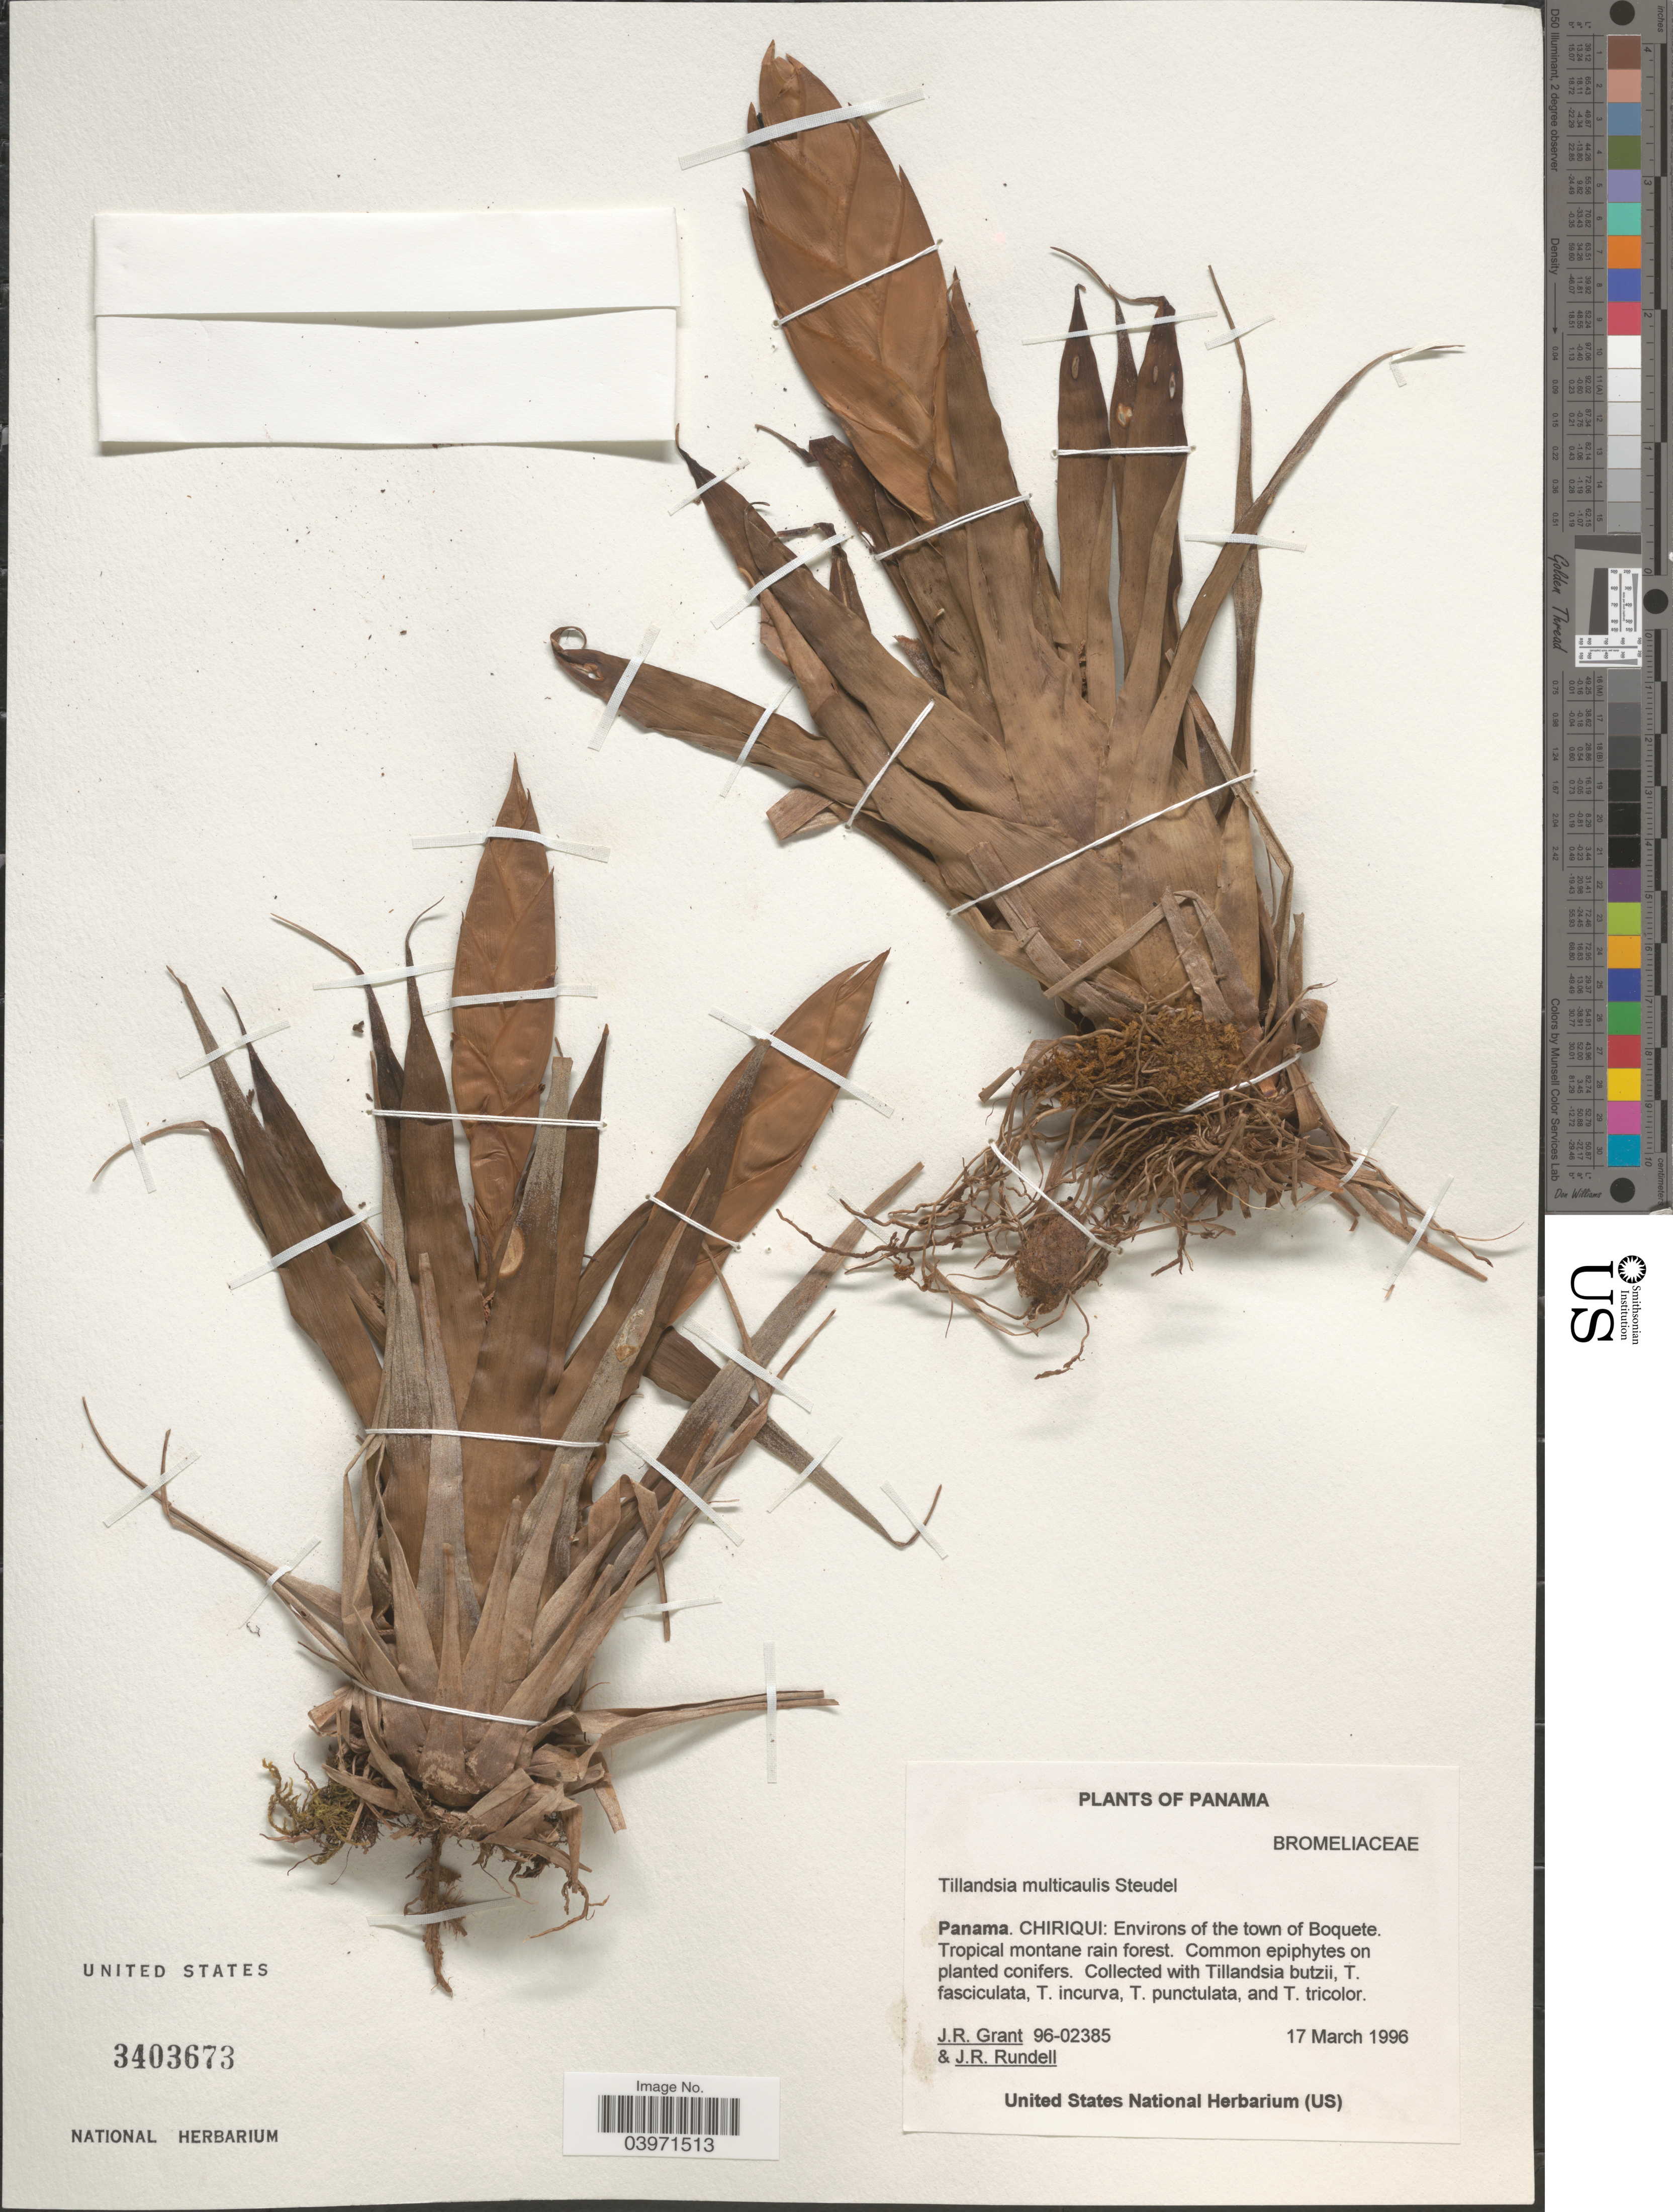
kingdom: Plantae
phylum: Tracheophyta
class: Liliopsida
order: Poales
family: Bromeliaceae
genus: Tillandsia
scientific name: Tillandsia multicaulis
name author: Steud.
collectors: J. Grant & J. R. Rundell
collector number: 96-02385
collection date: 1996-03-17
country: Panama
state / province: Chiriqui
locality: Environs of the town of Boquete. Tropical montane rain forest.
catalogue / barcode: US 3403673